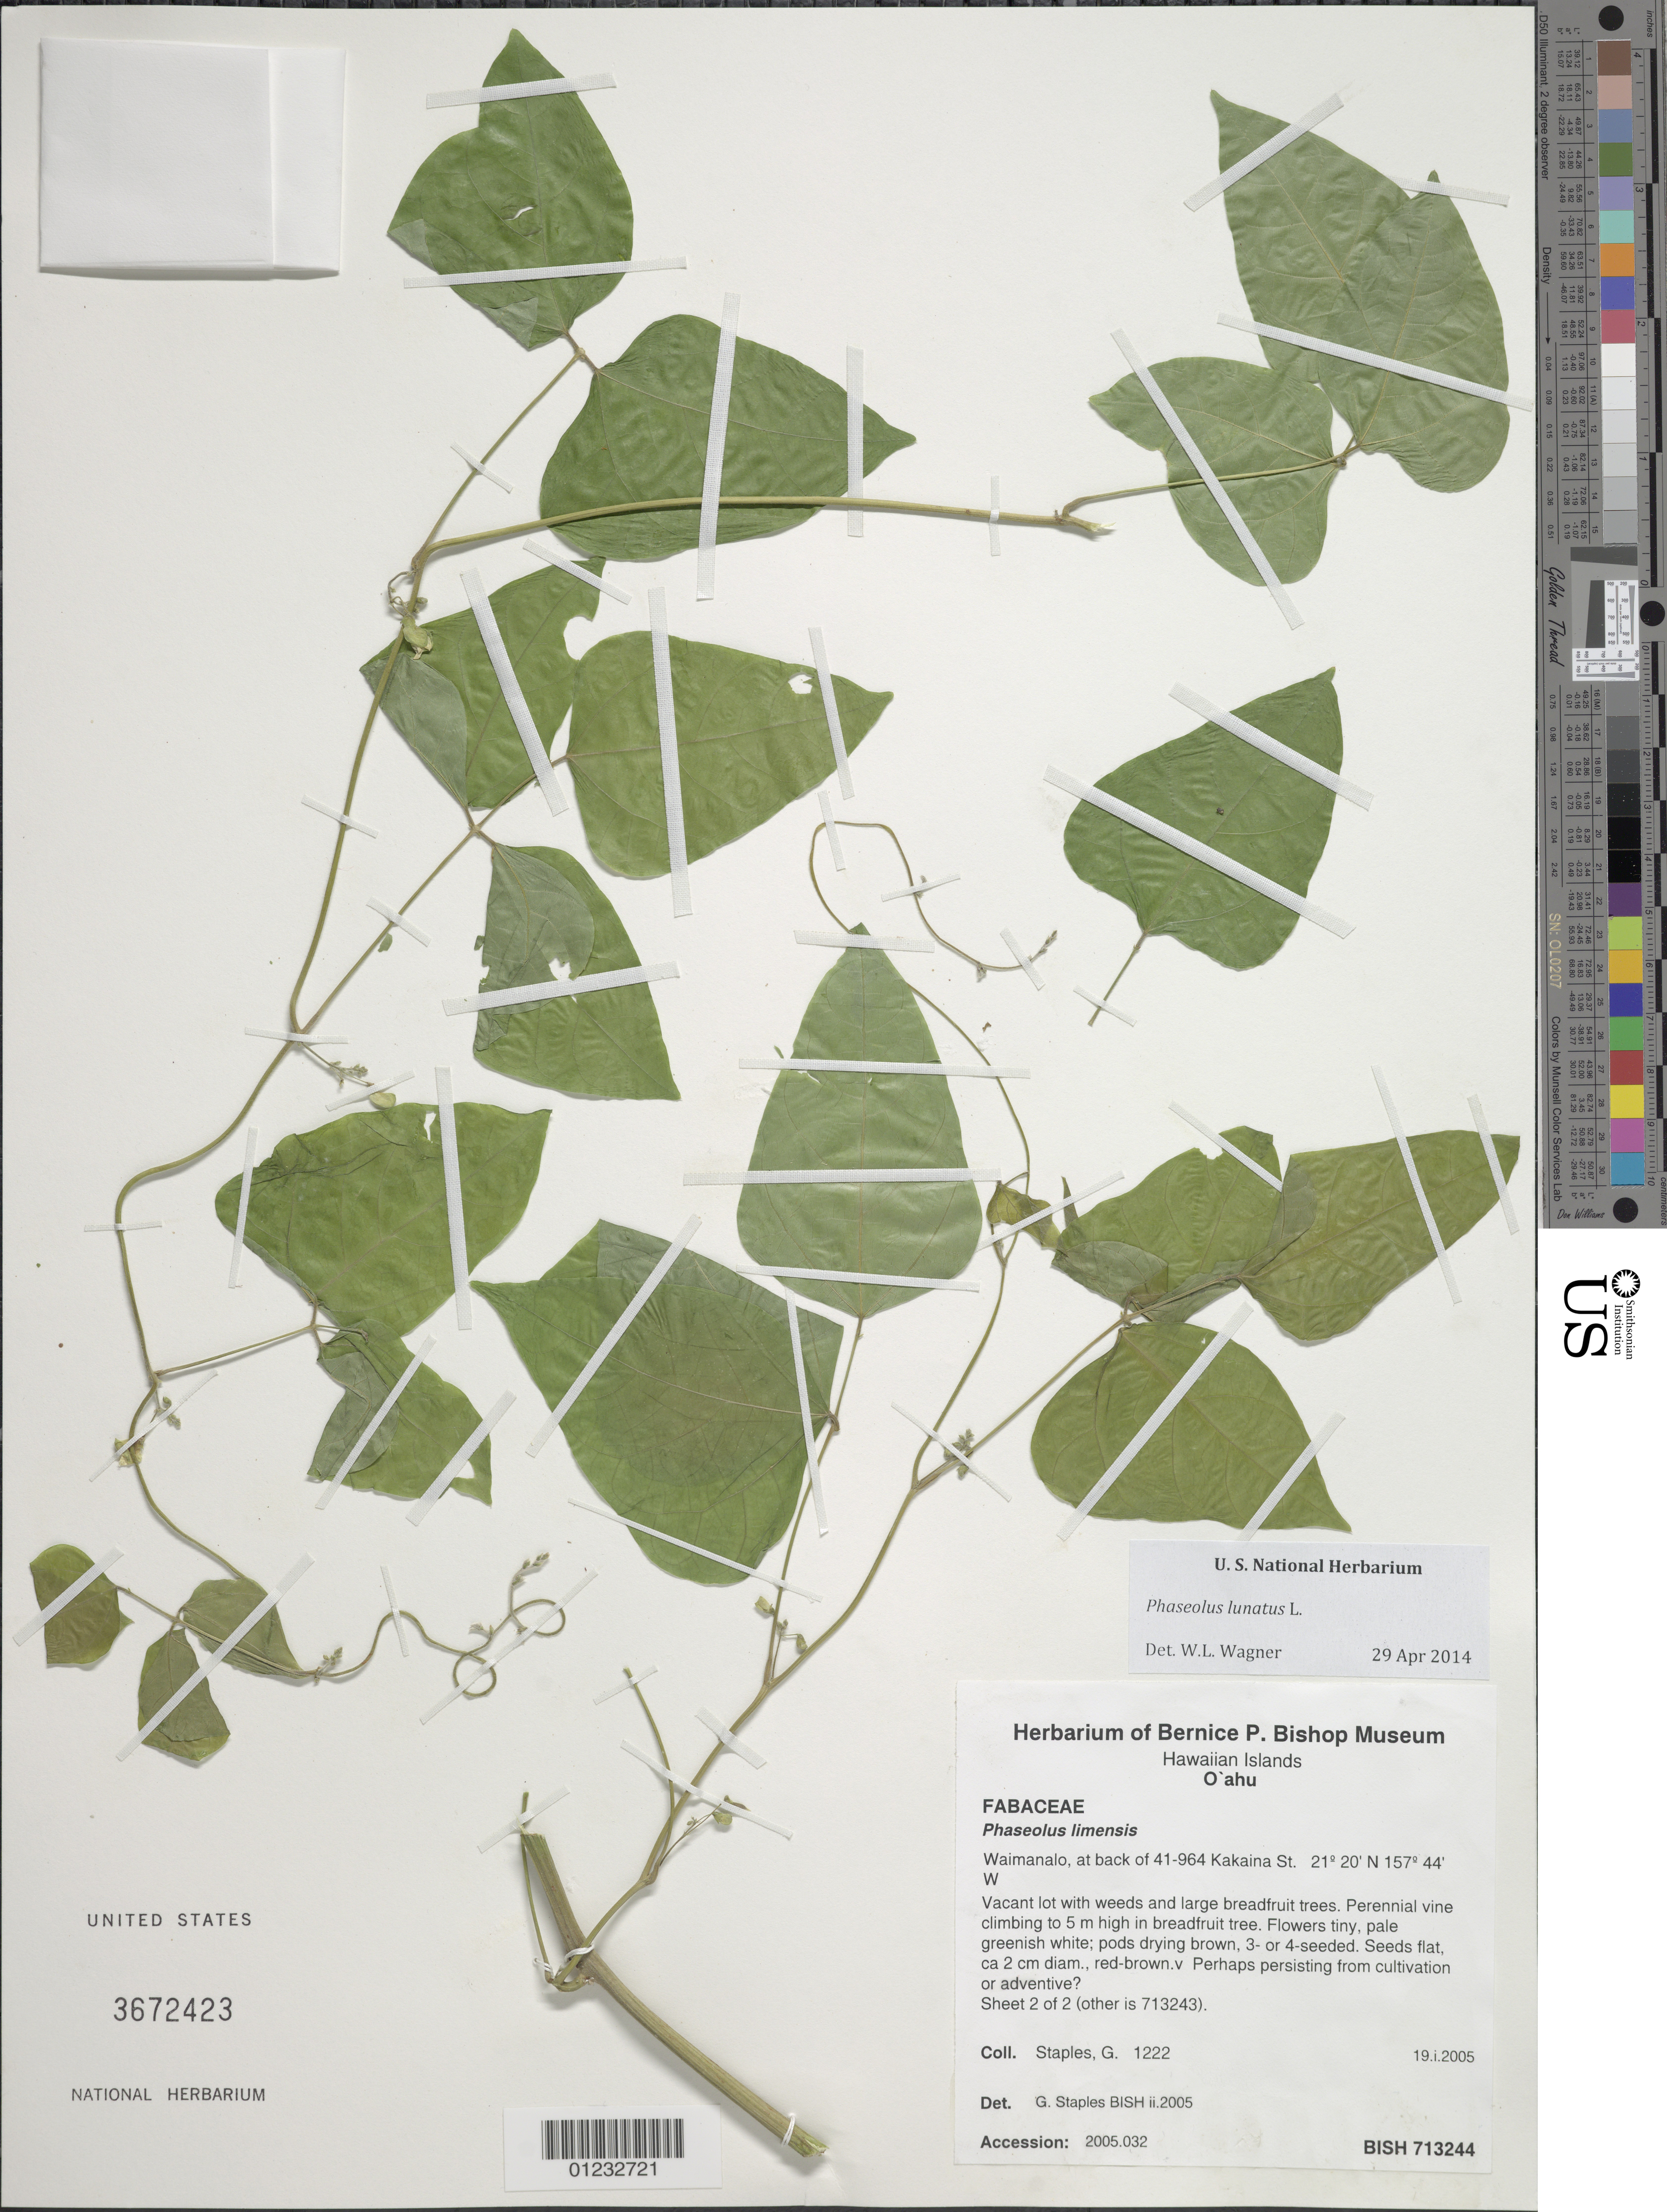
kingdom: Plantae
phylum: Tracheophyta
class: Magnoliopsida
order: Fabales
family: Fabaceae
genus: Phaseolus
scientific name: Phaseolus lunatus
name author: L.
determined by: Wagner, W. L., (BOT), Smithsonian Institution - National Museum of Natural History (UNITED STATES)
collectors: G. Staples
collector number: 1222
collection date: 2005-01-19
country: United States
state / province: Hawaii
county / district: Honolulu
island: Oahu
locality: Waimanalo, at back of 41-964 Kakaina St.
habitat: Vacant lot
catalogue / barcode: US 3672423